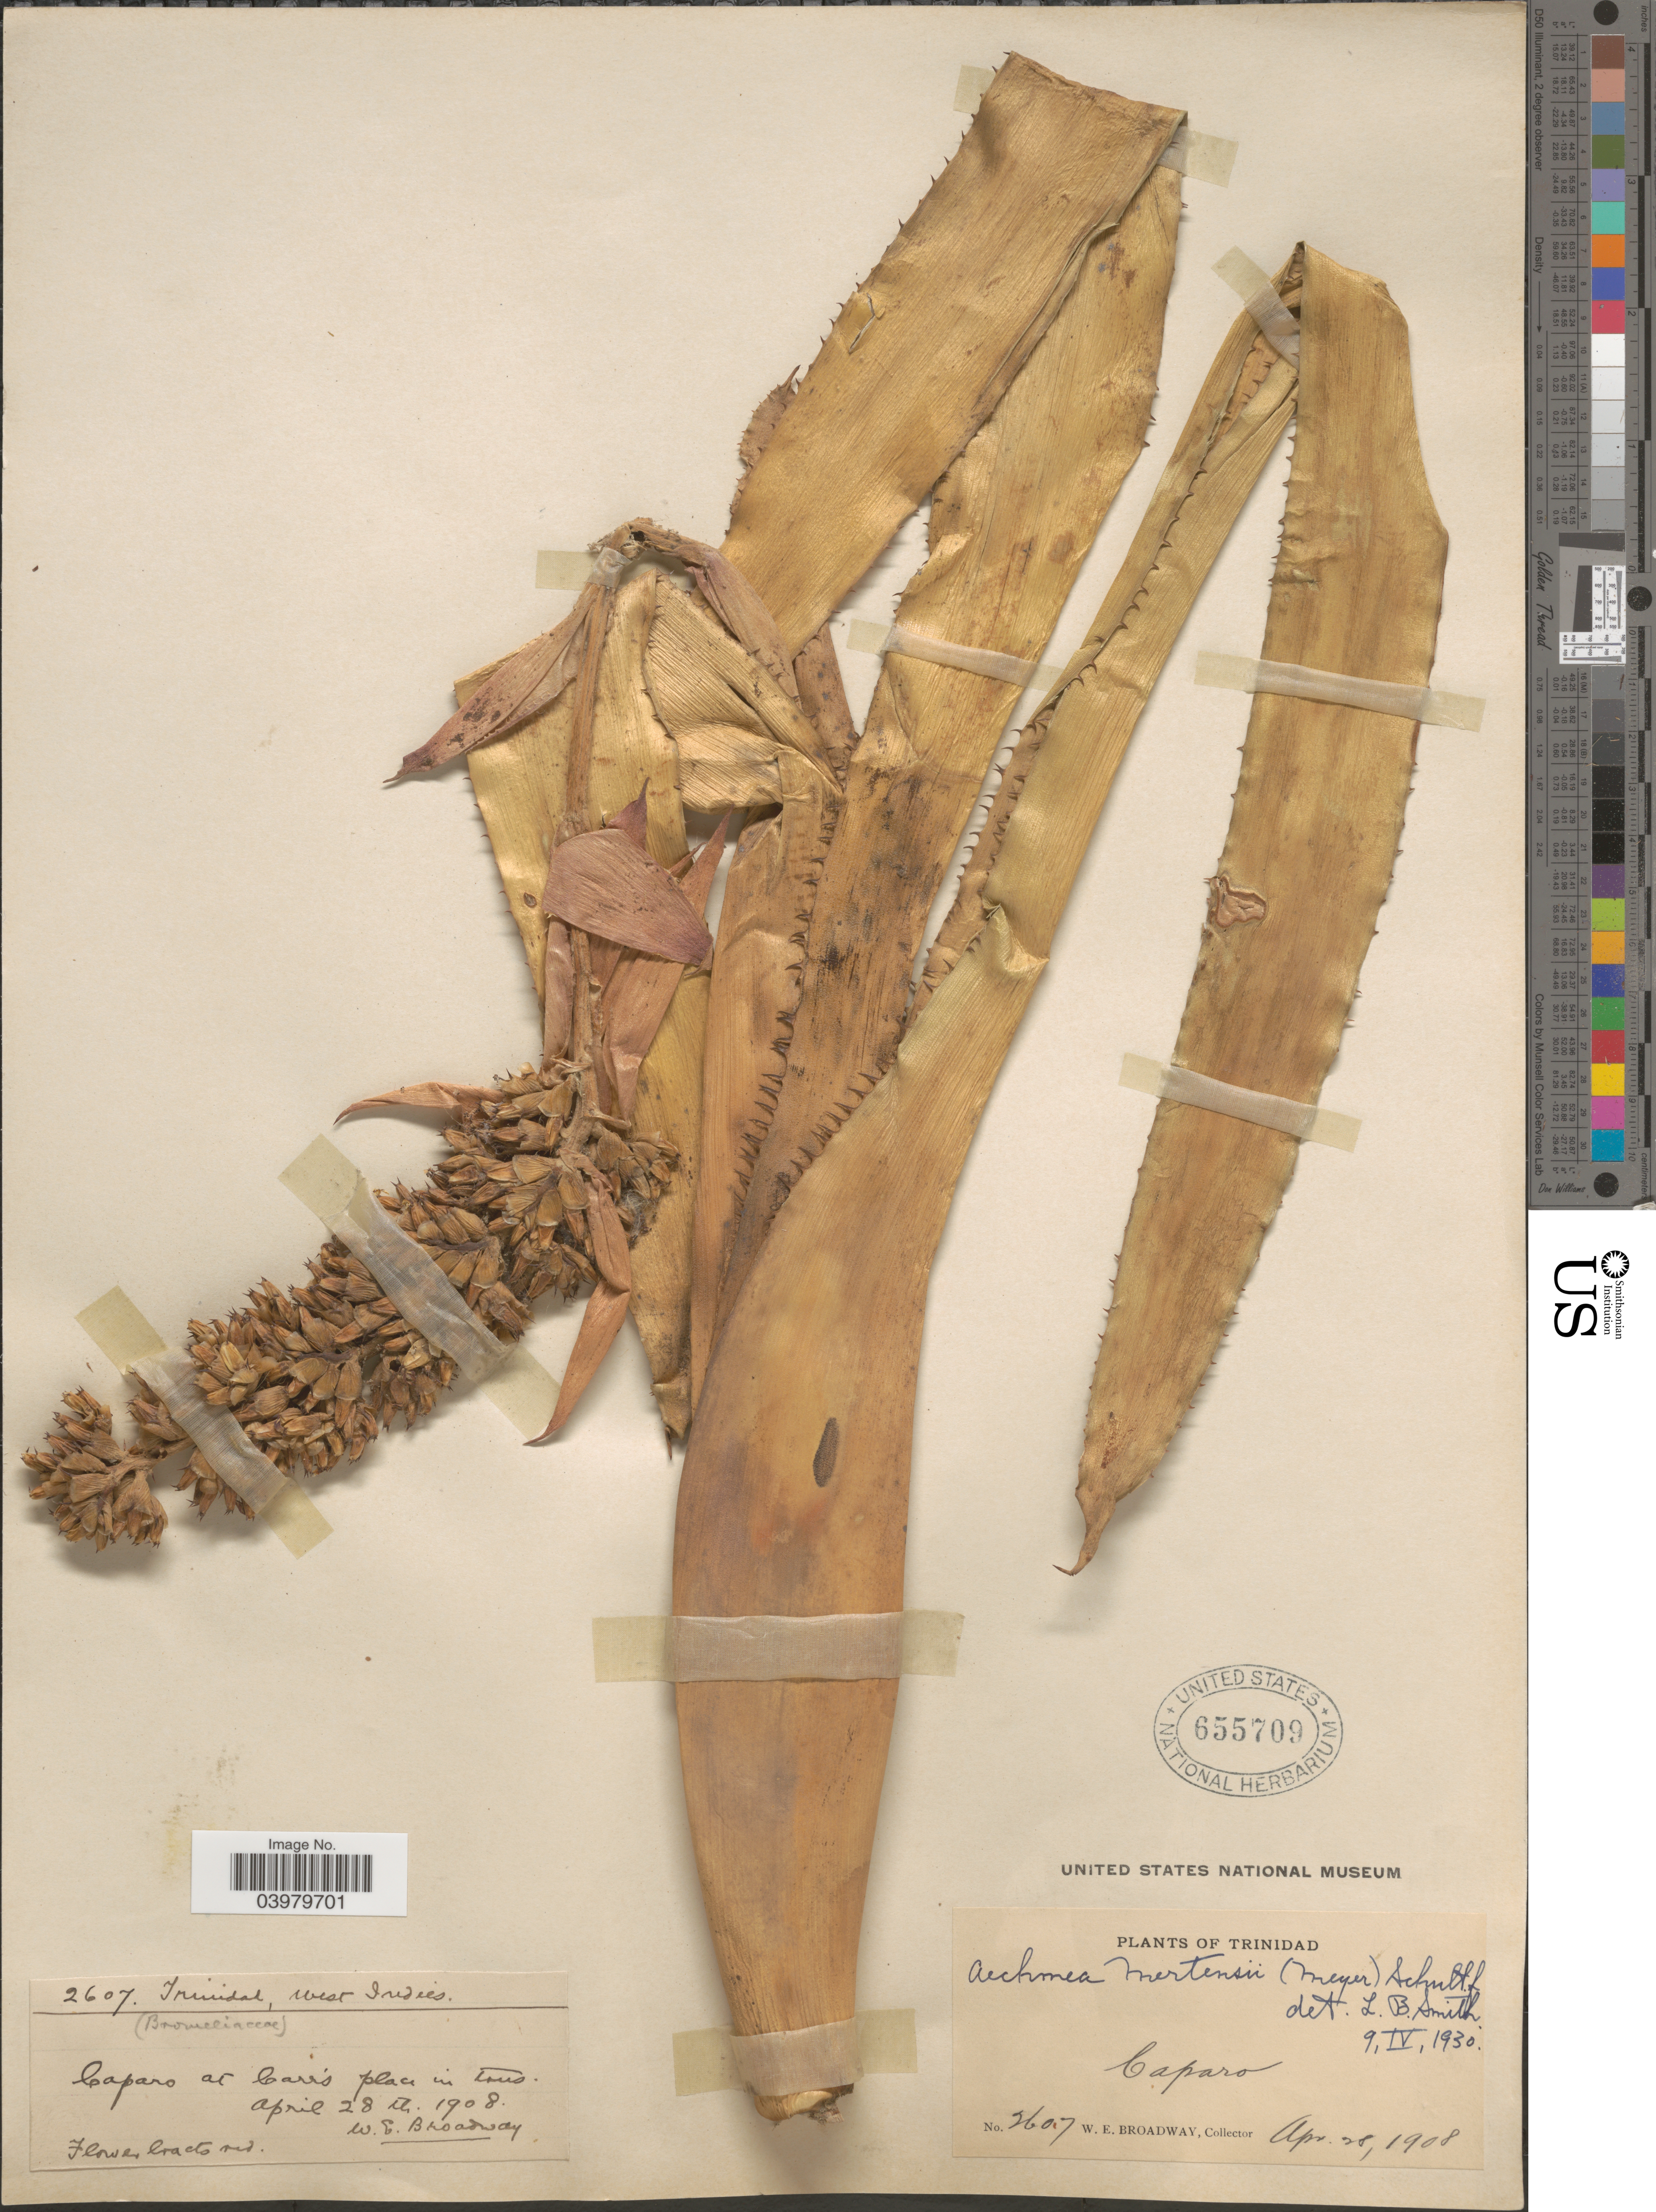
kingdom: Plantae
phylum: Tracheophyta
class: Liliopsida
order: Poales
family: Bromeliaceae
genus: Aechmea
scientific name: Aechmea mertensii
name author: (G. Mey.) Schult. & Schult. f.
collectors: W. E. Broadway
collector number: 2607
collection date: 1908-04-28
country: Trinidad and Tobago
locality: Caparo. Caparo at Carr's place in trus [interpreted].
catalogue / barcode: US 655709